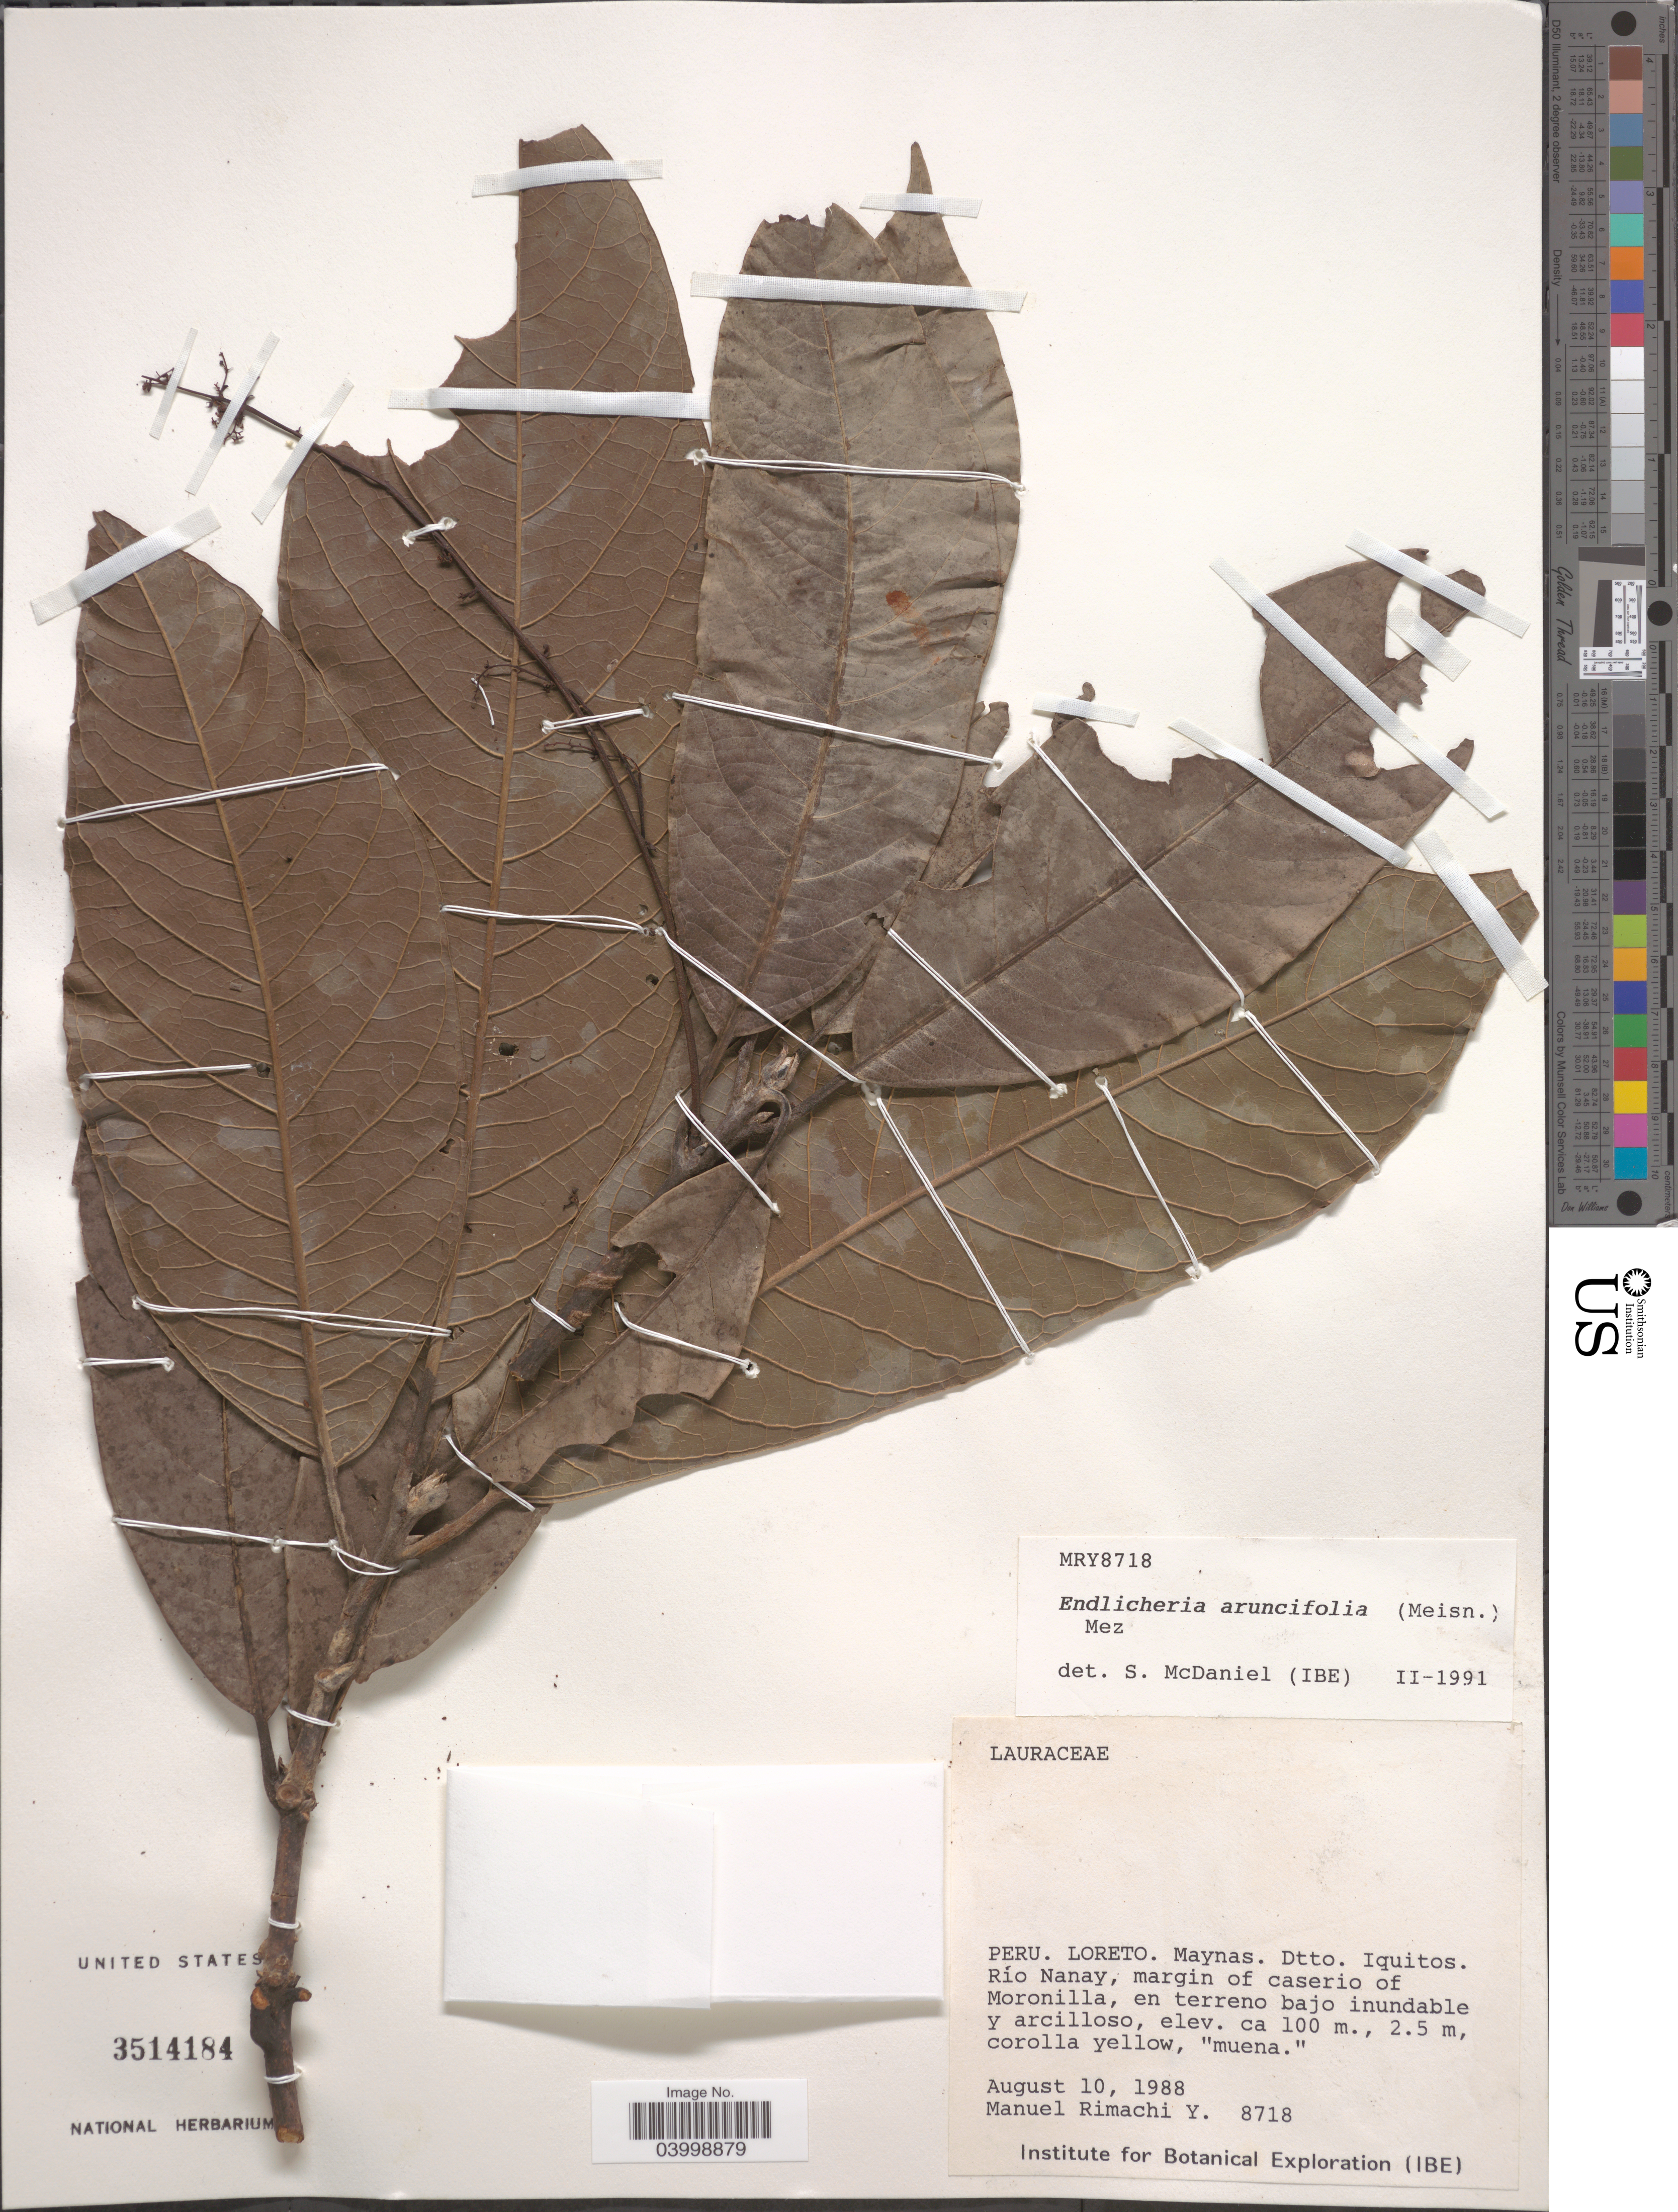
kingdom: Plantae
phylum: Tracheophyta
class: Magnoliopsida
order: Laurales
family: Lauraceae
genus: Endlicheria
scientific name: Endlicheria arunciflora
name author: (Meisn.) Mez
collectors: M. Rimachi Y.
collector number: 8718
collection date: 1988-08-10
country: Peru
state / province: Loreto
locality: Maynas. Dtto. Iquitos. Rio Nanay, margin of caserio of Moronilla, en terreno bajo inundable y arcilloso.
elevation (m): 100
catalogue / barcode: US 3514184